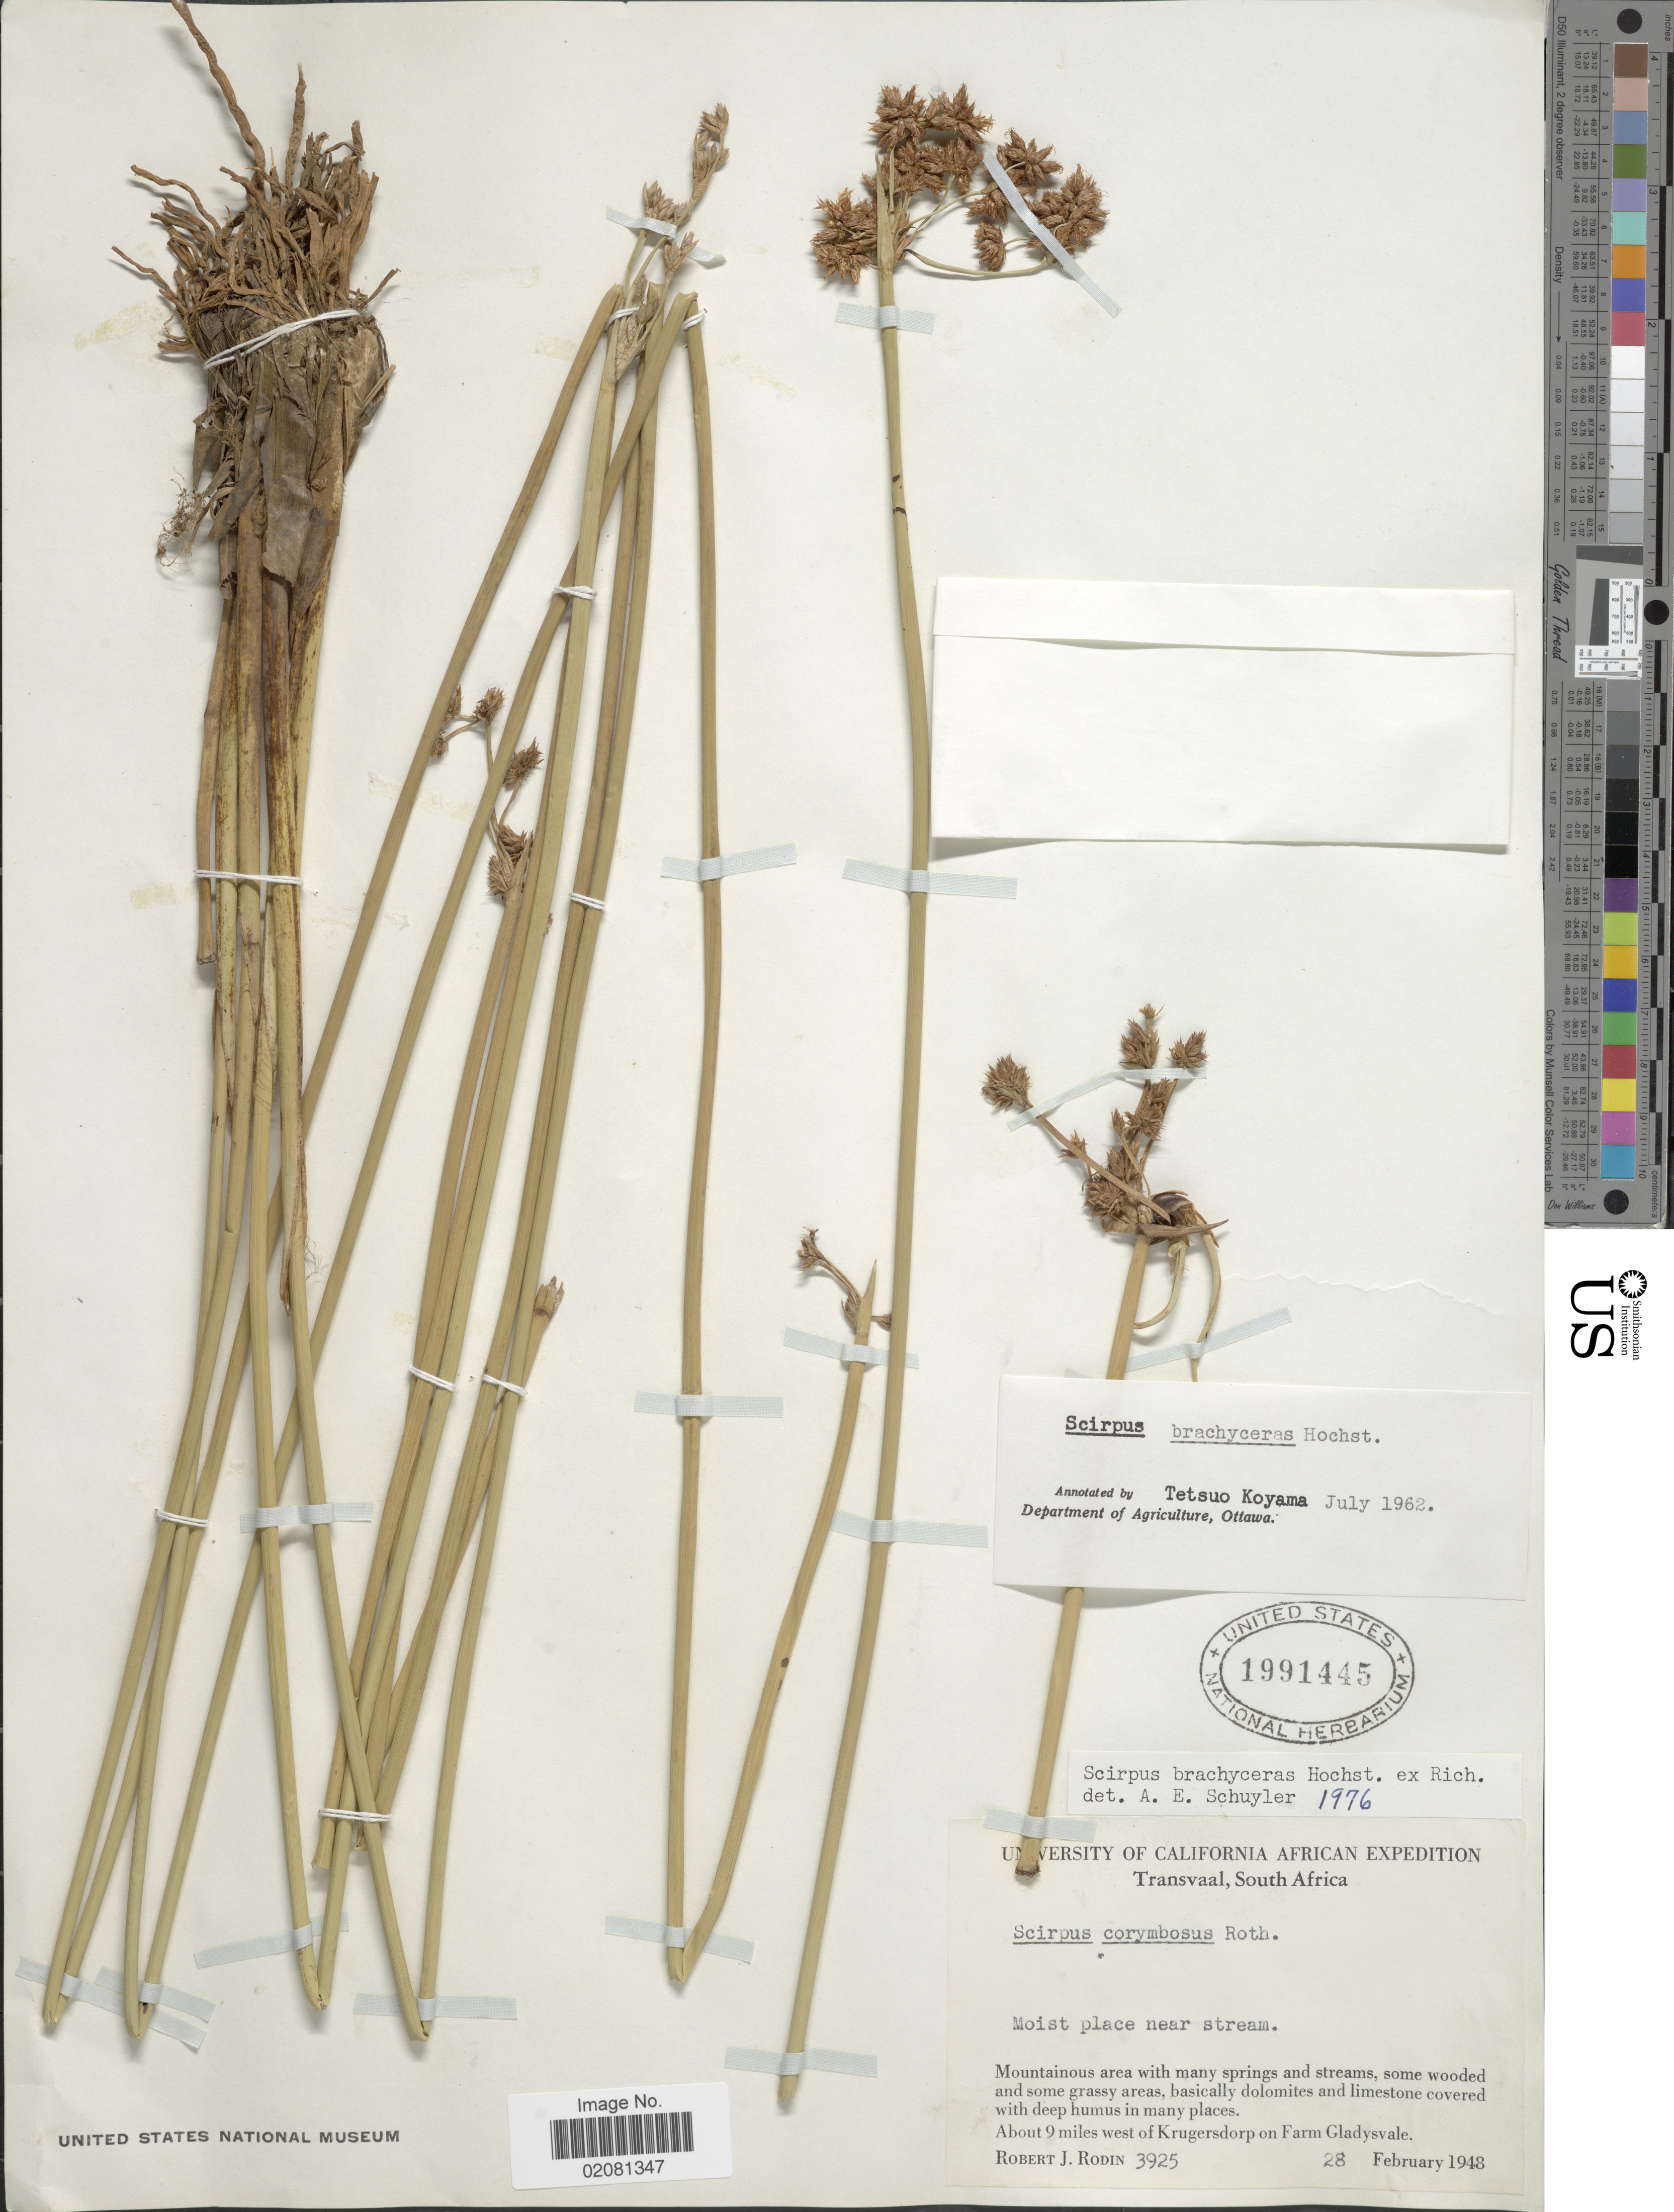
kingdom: Plantae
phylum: Tracheophyta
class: Liliopsida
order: Poales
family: Cyperaceae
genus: Schoenoplectus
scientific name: Schoenoplectus corymbosus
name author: (Roth ex Roem. & Schult.) J. Raynal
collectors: R. J. Rodin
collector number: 3925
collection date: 1948-02-28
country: South Africa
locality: Moist place near stream, mountaineous area with many springs and streams, about 9 miles west of Krugersdorp on Farm Gladysvale.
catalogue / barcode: US 1991445